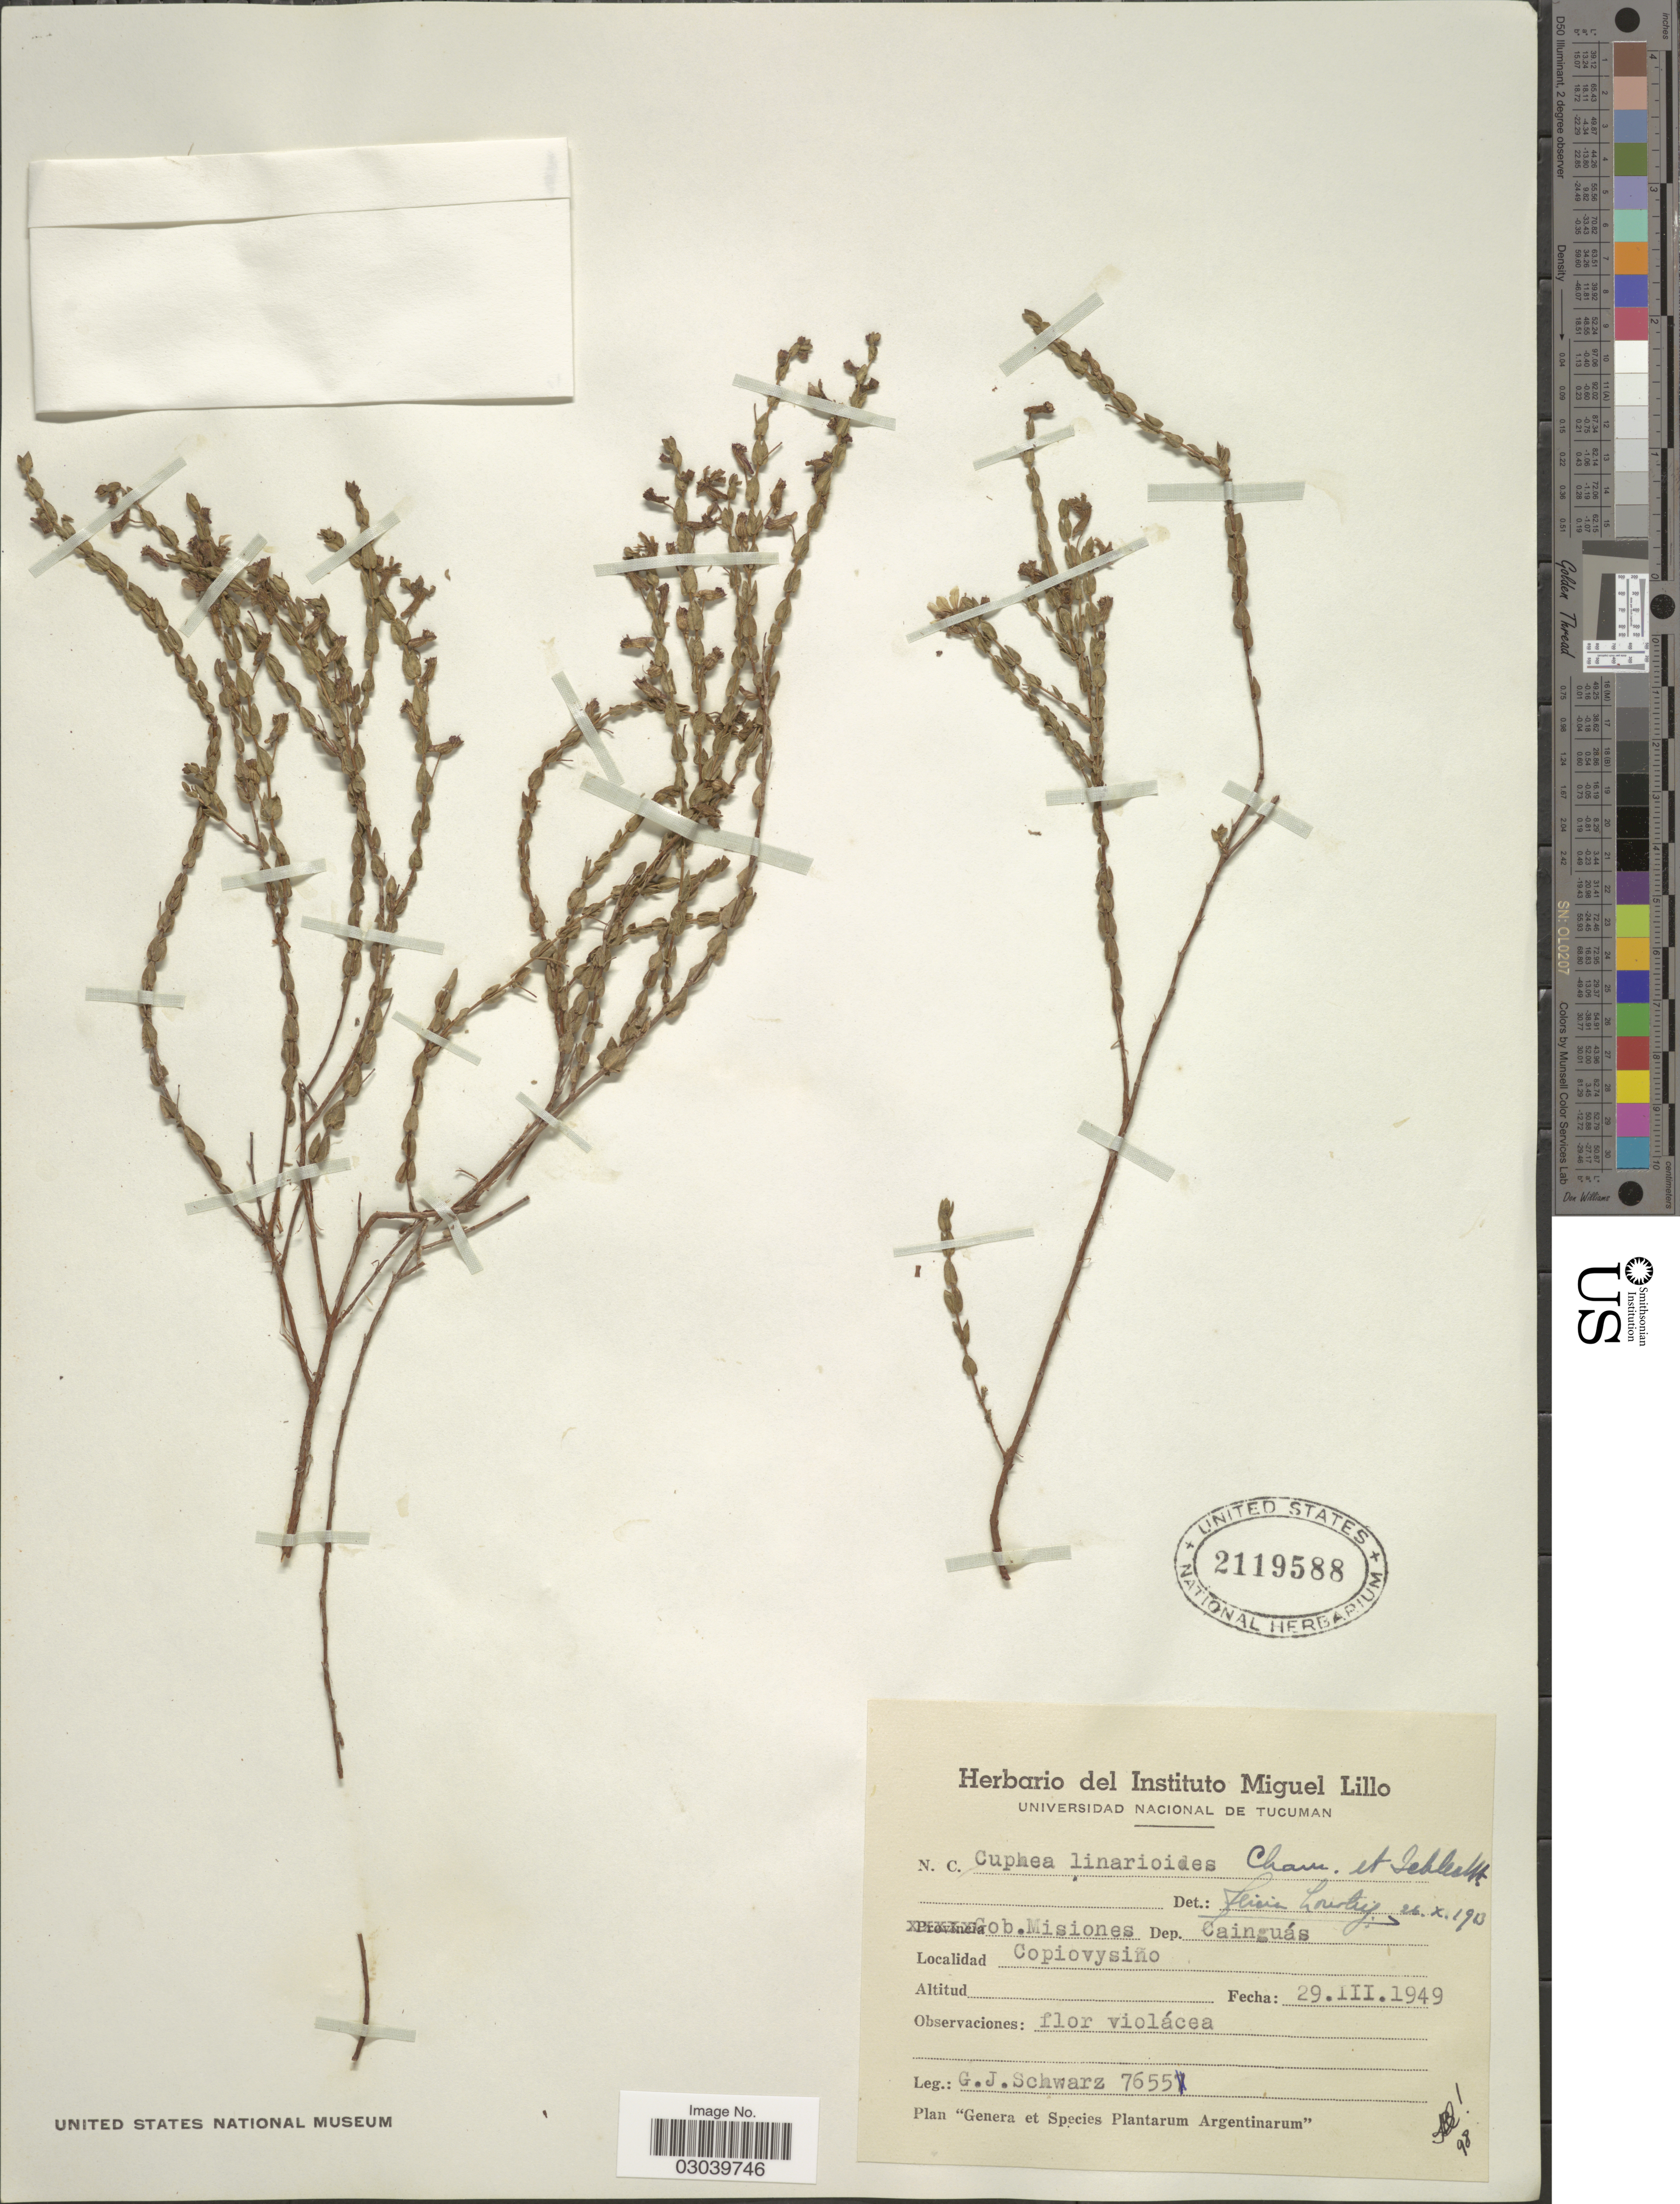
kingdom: Plantae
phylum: Tracheophyta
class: Magnoliopsida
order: Myrtales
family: Lythraceae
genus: Cuphea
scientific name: Cuphea linarioides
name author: Cham. & Schltdl.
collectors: G. J. Schwarz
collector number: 7655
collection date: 1949-03-29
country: Argentina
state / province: Misiones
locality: Gob. Misiones. Dep. Cainguás, Copiovysiño.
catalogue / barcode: US 2119588